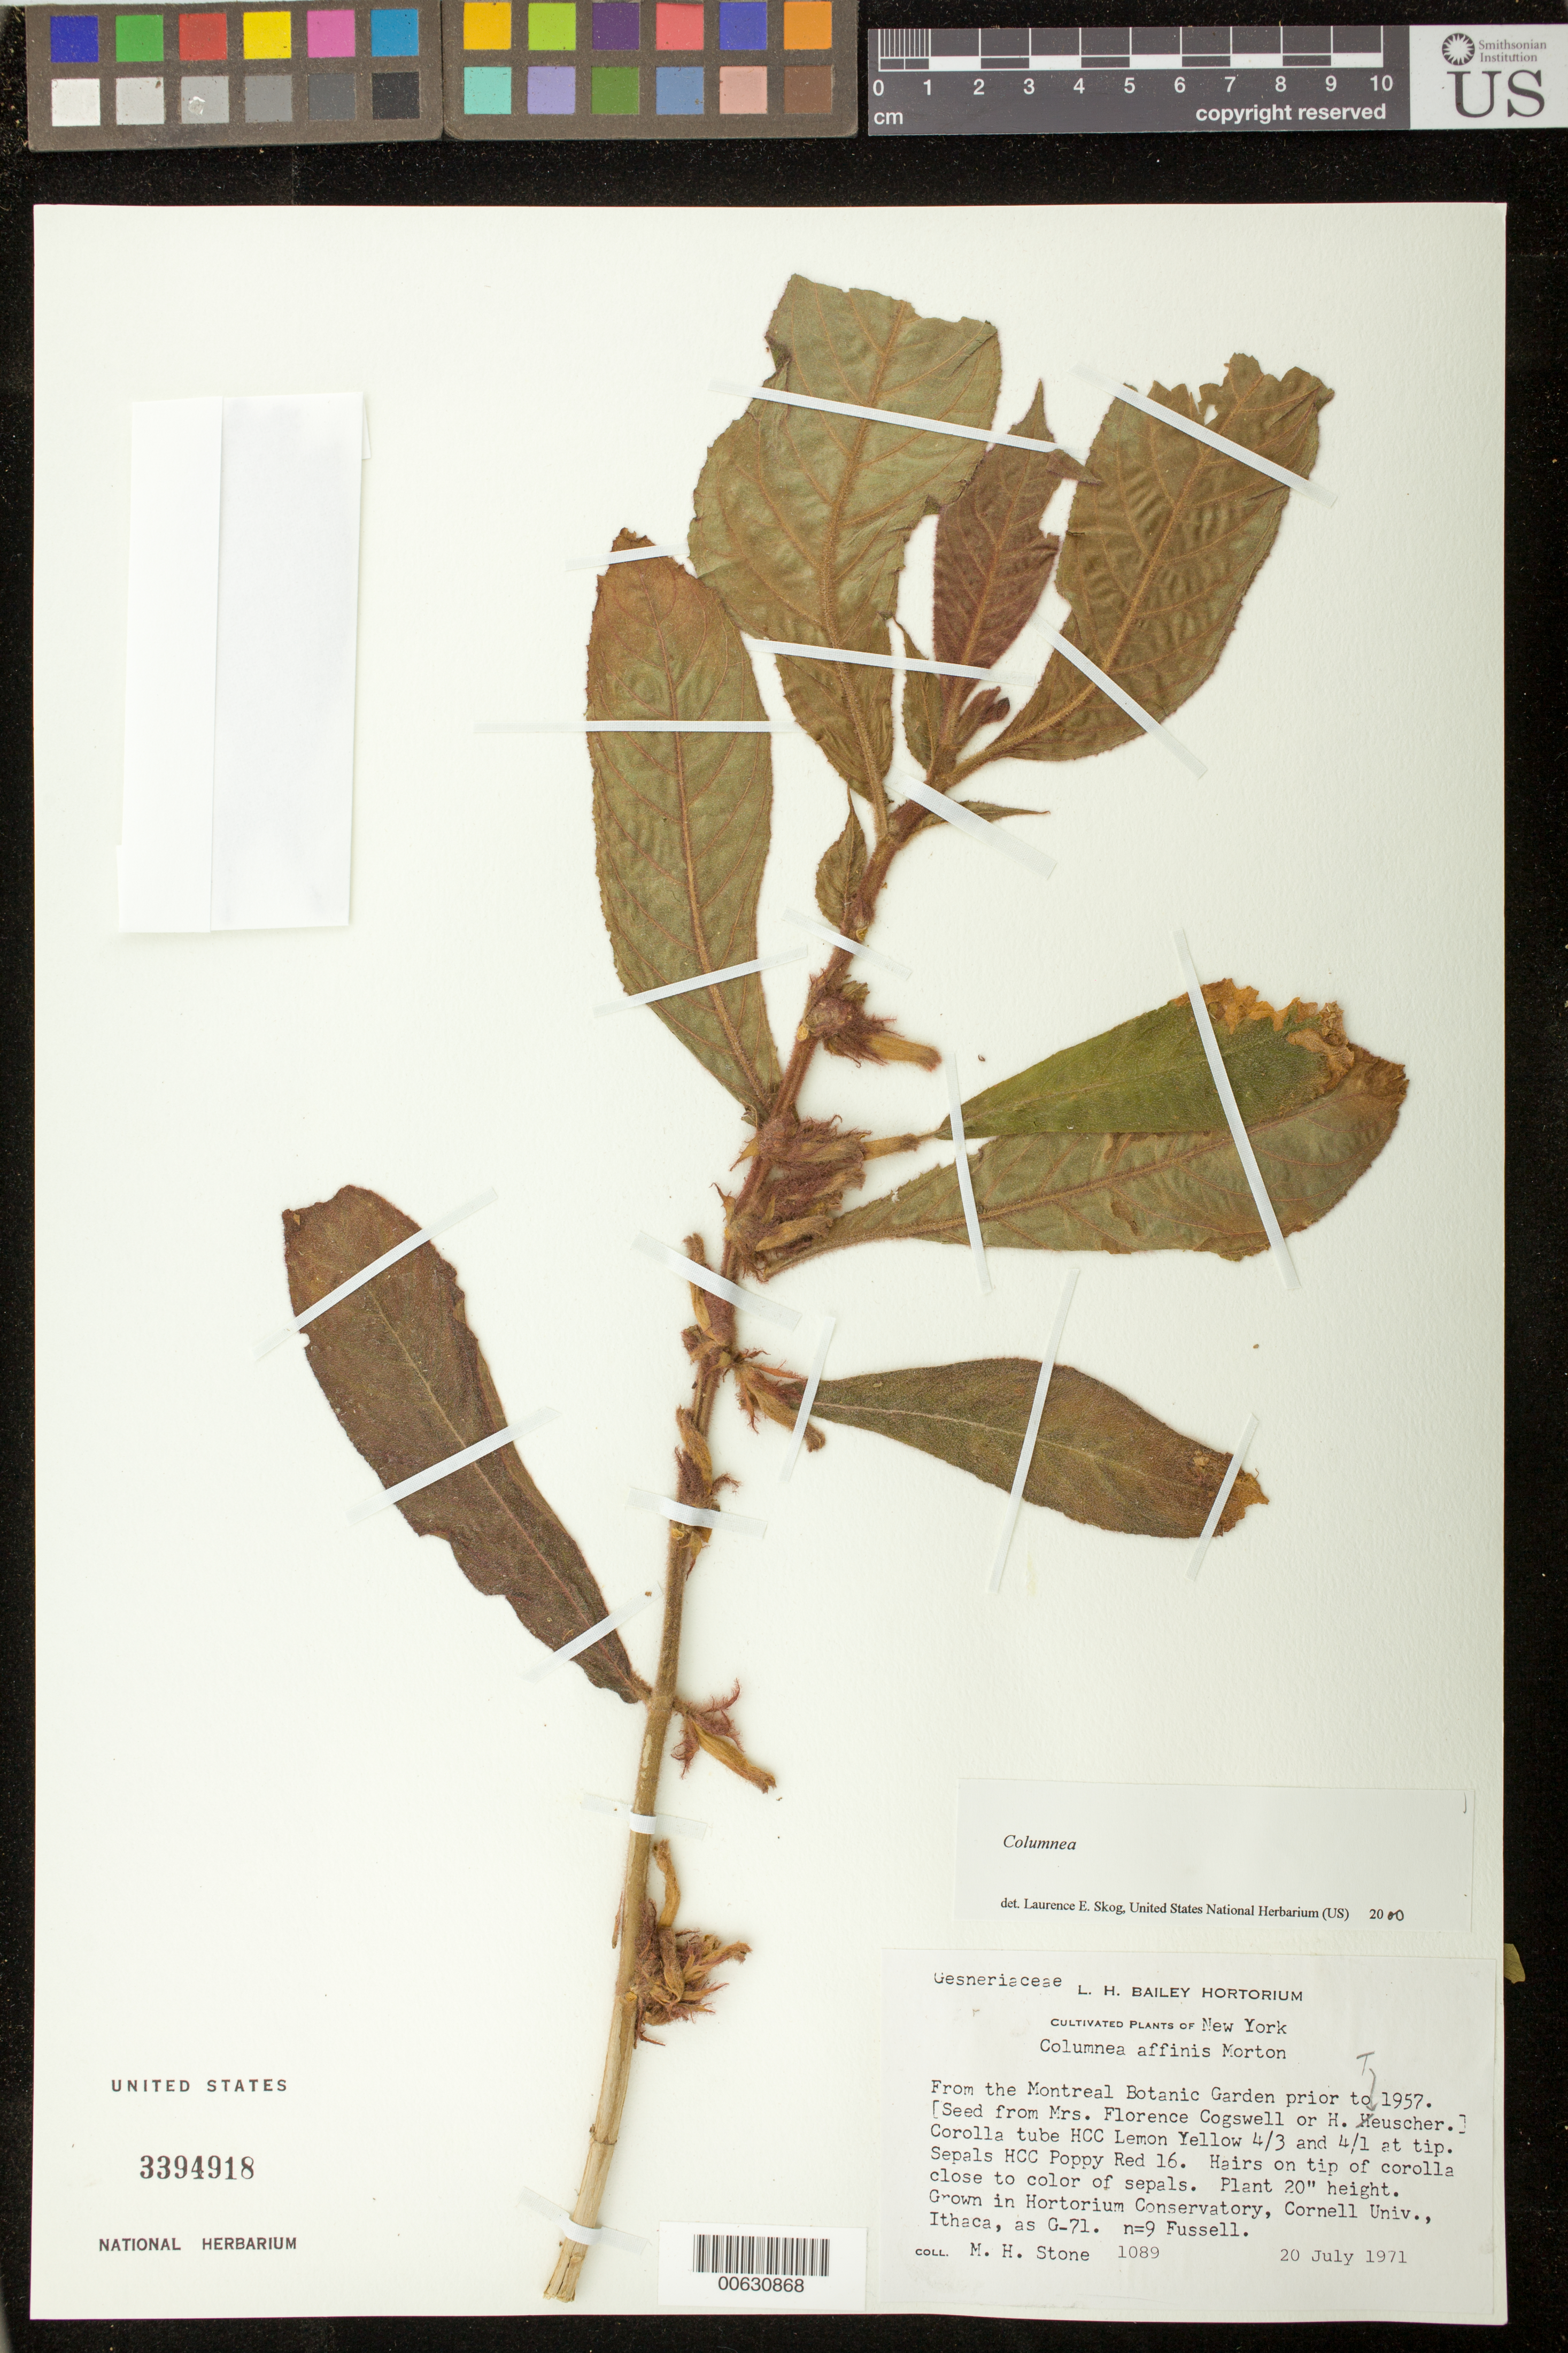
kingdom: Plantae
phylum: Tracheophyta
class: Magnoliopsida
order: Lamiales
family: Gesneriaceae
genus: Columnea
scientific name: Columnea sp.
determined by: Skog, Laurence E.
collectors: M. Stone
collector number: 1089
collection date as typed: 20 Jul 1971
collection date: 1971-07-20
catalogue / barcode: US 3394918